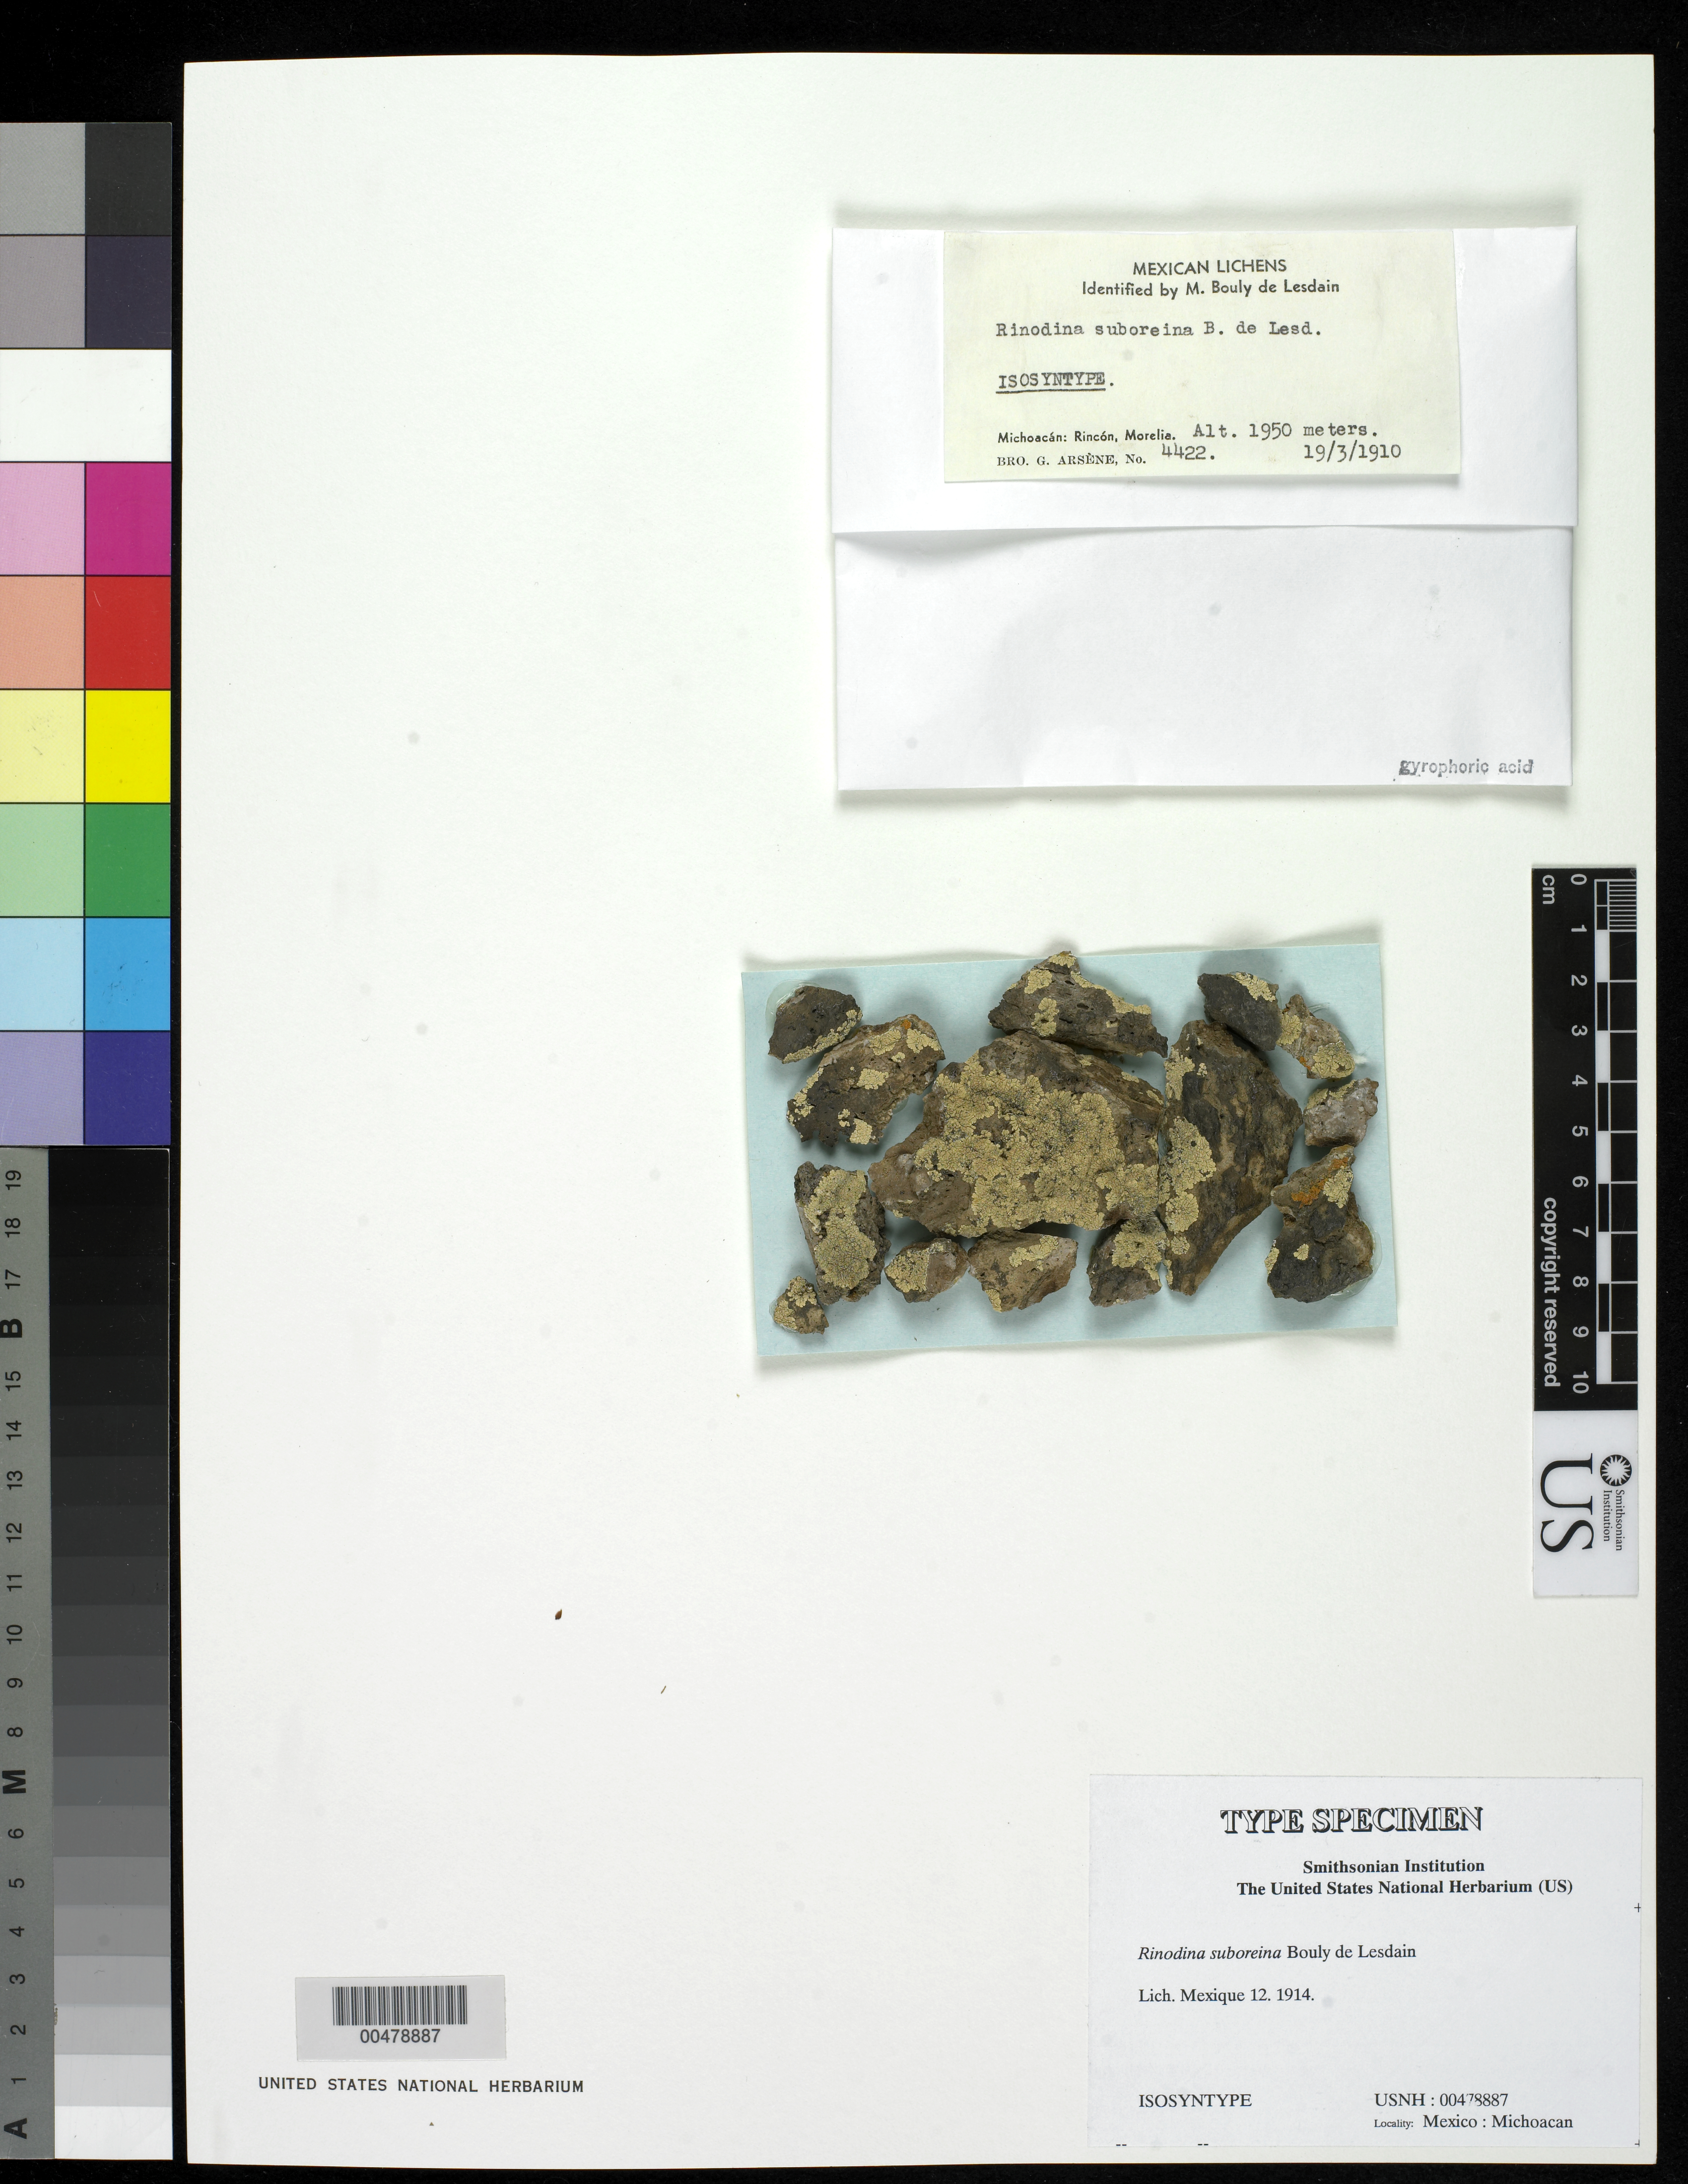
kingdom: Fungi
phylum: Ascomycota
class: Lecanoromycetes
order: Caliciales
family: Physciaceae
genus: Rinodina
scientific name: Rinodina suboreina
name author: B. de Lesd.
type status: Isosyntype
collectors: Bro. G. Arsène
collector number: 4422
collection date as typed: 19 Mar 1910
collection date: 1910-03-19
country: Mexico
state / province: Michoacán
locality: Rincon, Morelia.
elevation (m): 1950